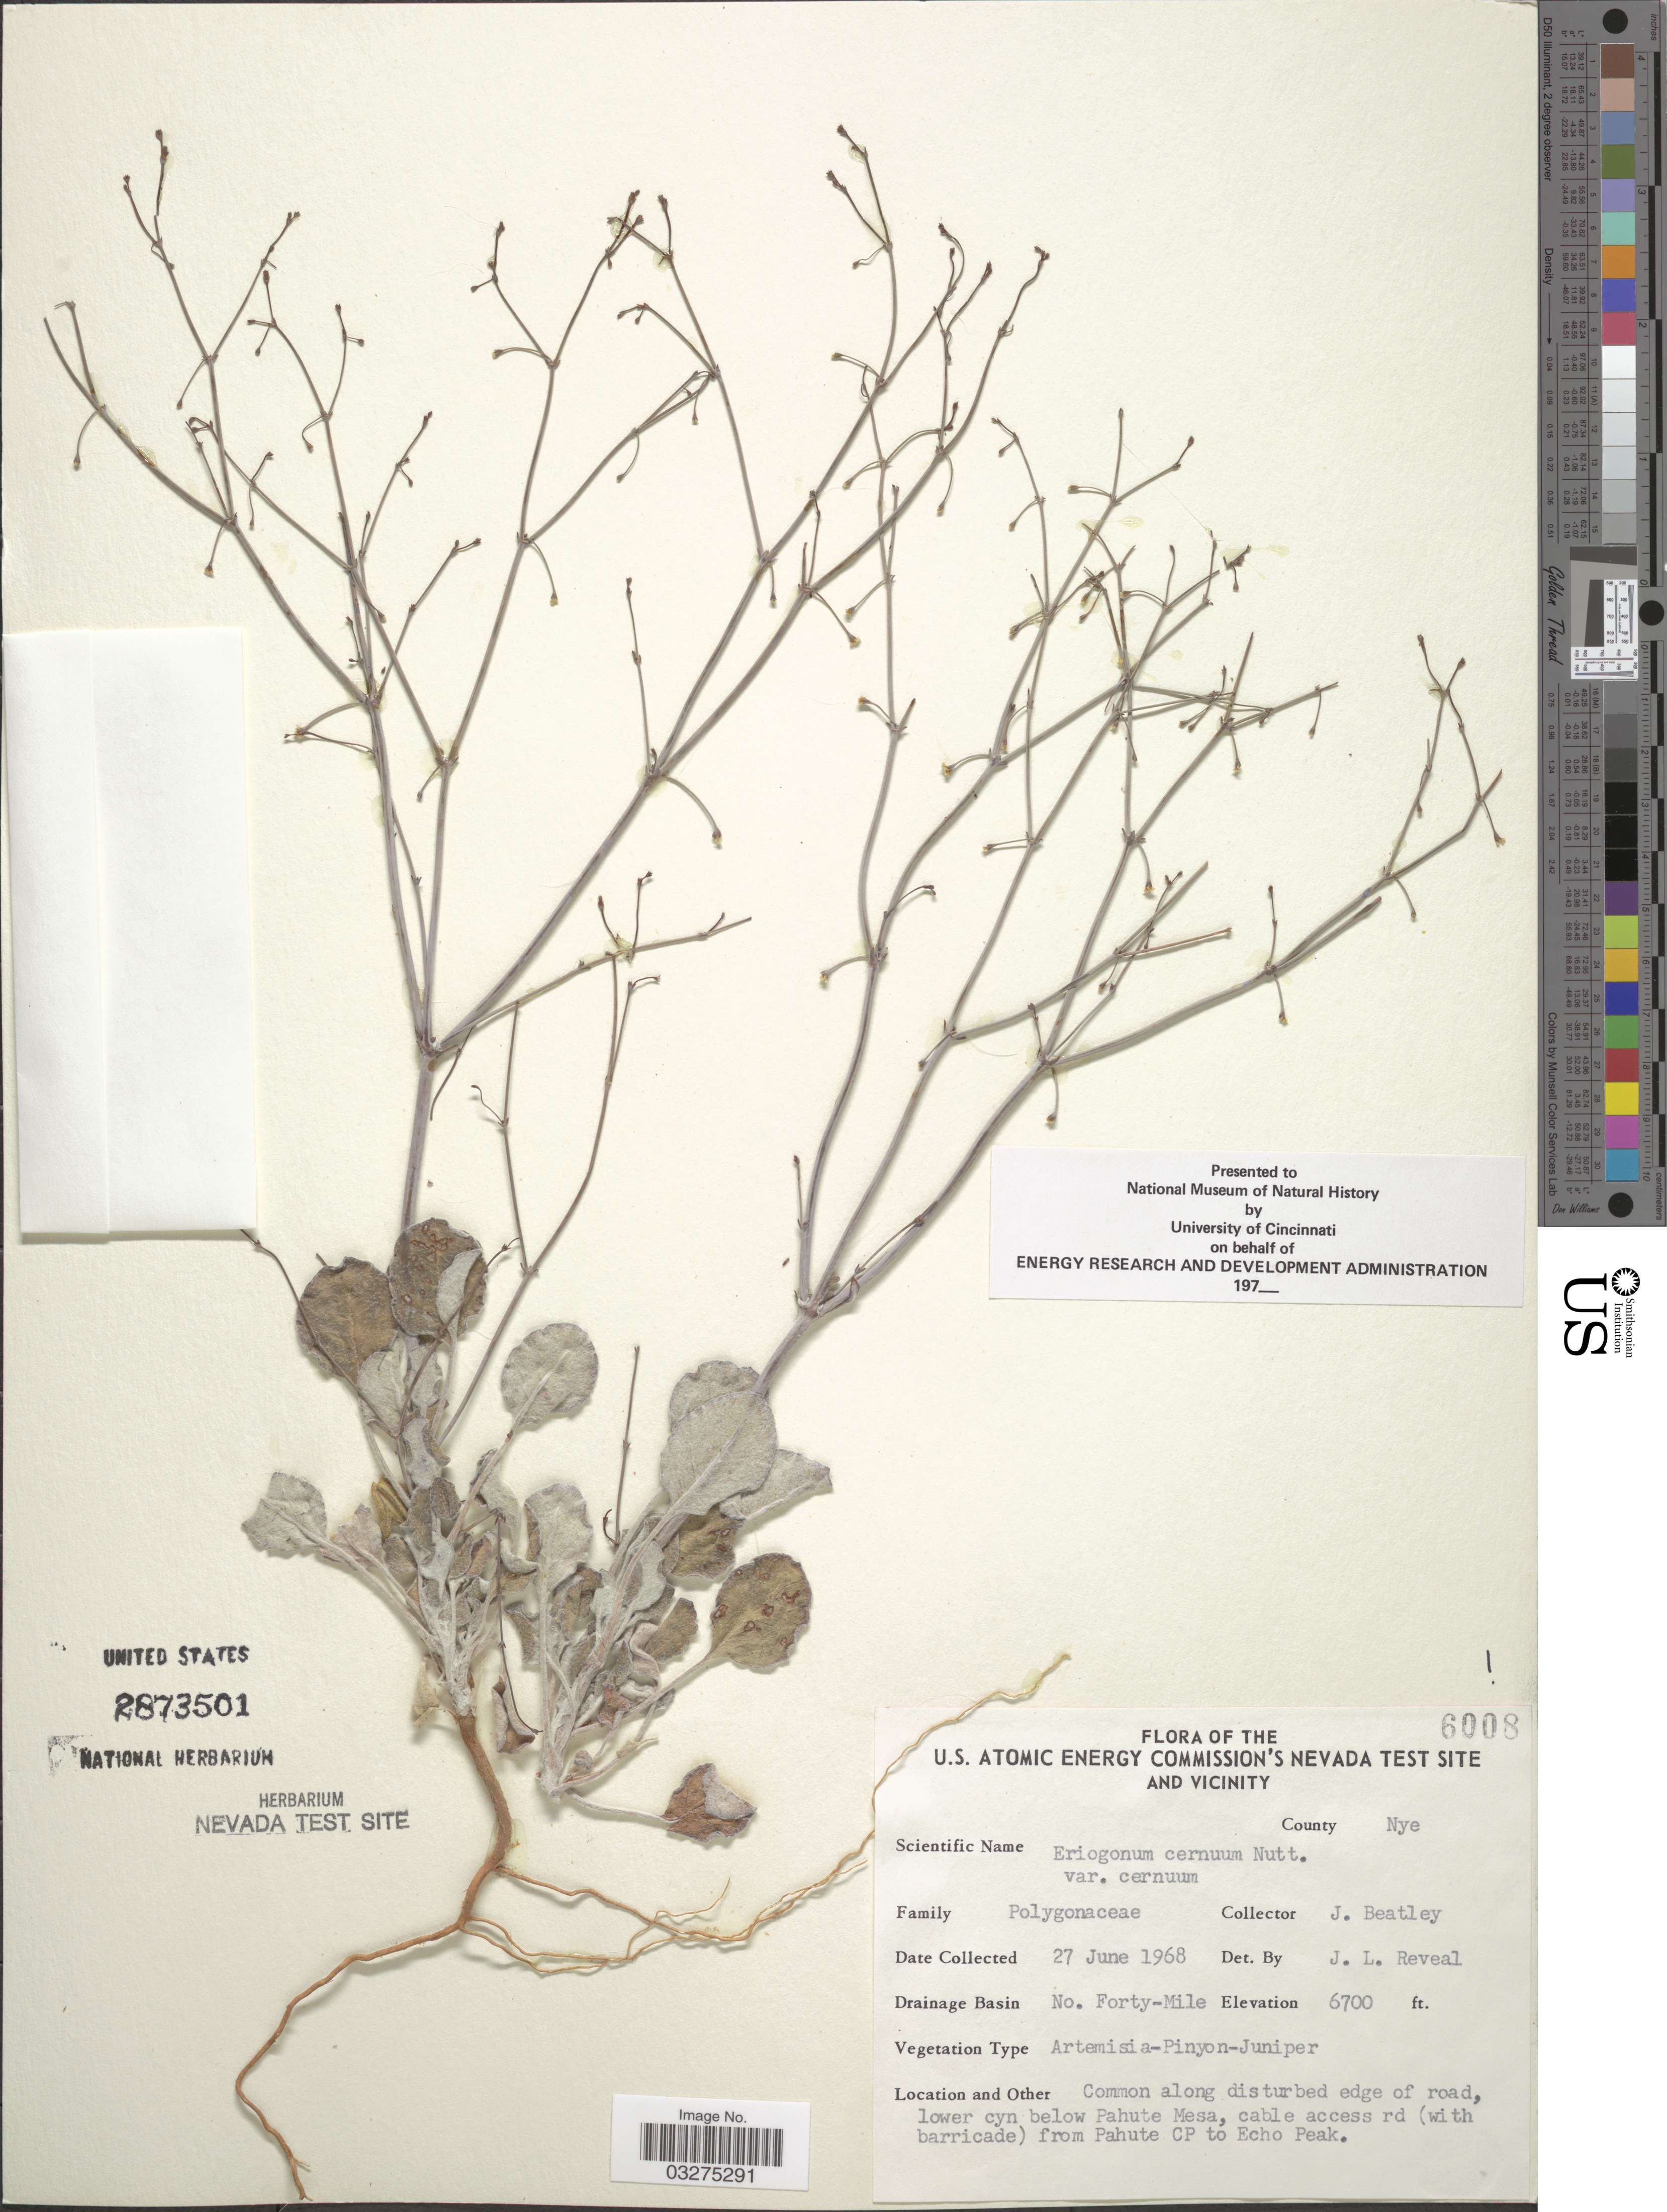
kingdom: Plantae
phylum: Tracheophyta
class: Magnoliopsida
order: Caryophyllales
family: Polygonaceae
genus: Eriogonum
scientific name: Eriogonum cernuum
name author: Nutt.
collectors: J. C. Beatley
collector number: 6008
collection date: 1968-06-27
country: United States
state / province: Nevada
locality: U.S. Atomic Energy Commission's Nevada Test Site and Vicinity, County Nye, Drainage Basin No. Forty-Mile, Common along edge of road, lower cyn below Pahute Mesa, cable access rd (with barricade) from Pahute CP to Echo Peak.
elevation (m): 2042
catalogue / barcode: US 2873501